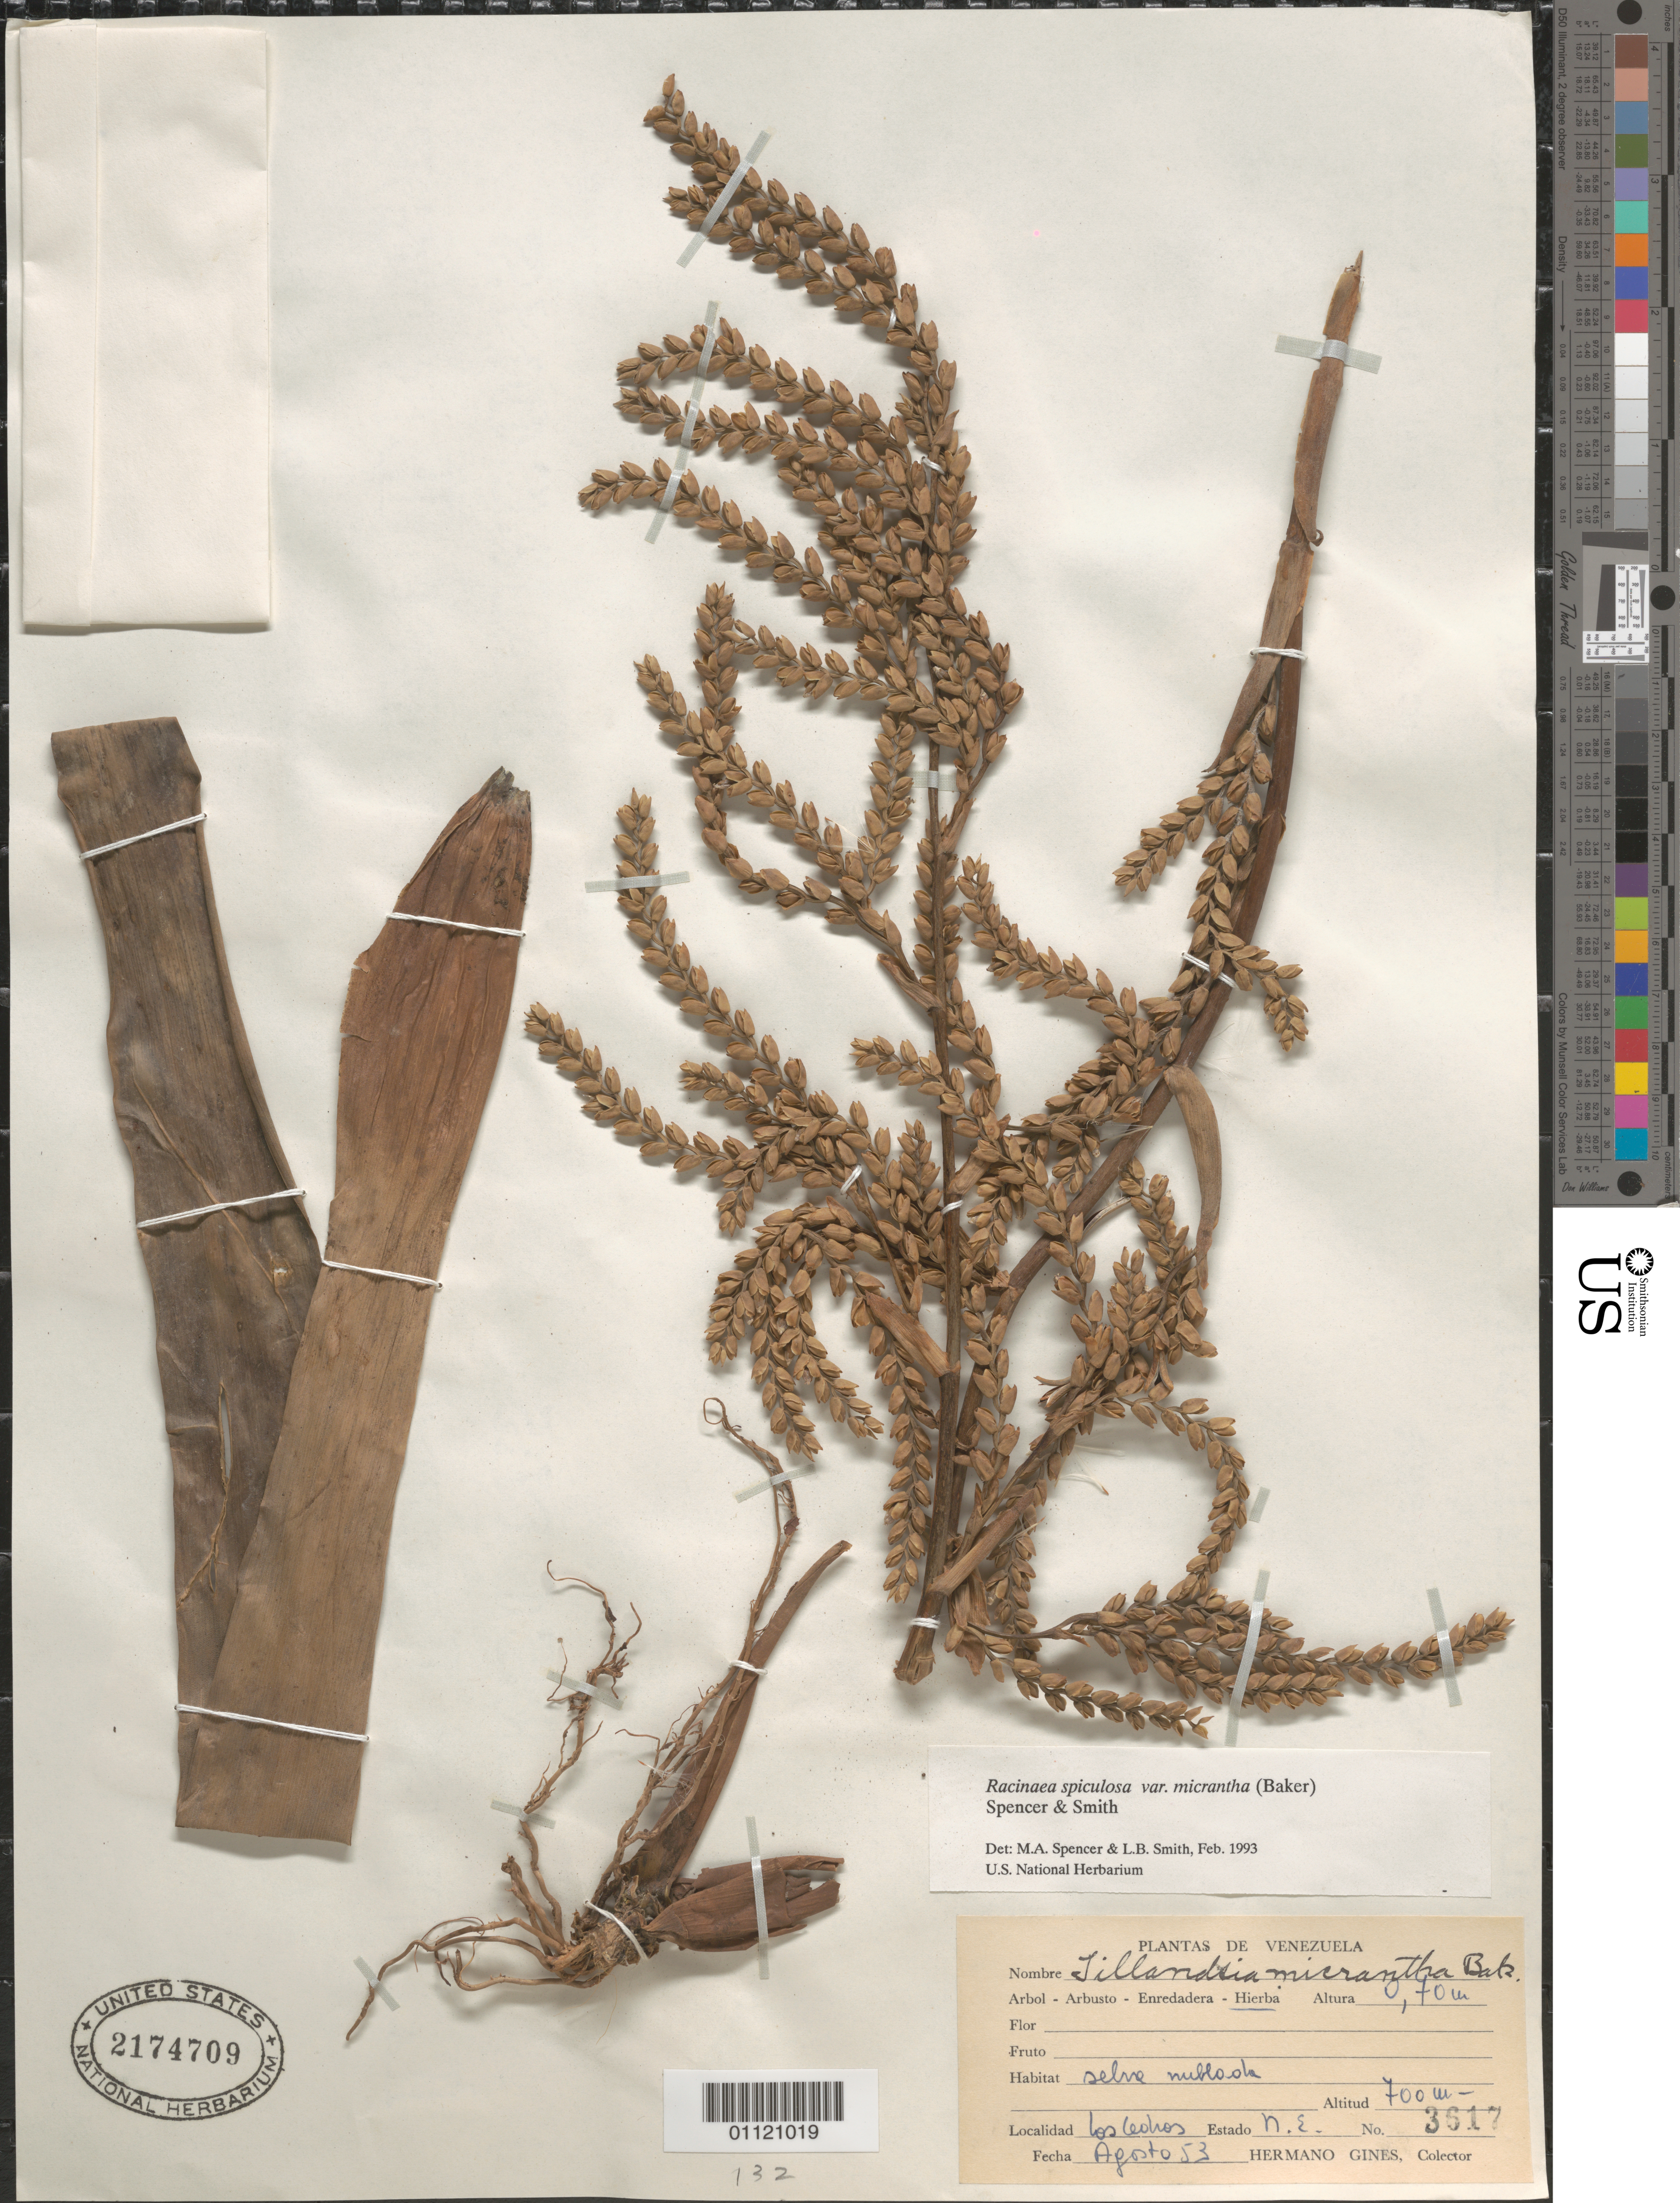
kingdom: Plantae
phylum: Tracheophyta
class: Liliopsida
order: Poales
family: Bromeliaceae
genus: Racinaea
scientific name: Racinaea spiculosa var. micrantha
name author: (Baker) M.A. Spencer & L.B. Sm.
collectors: Bro. Gines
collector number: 3617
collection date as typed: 01 Aug 1953 to 31 Aug 1953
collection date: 1953-08-01/1953-08-31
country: Venezuela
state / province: Nueva Esparta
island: Margarita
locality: Los Cedros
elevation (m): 700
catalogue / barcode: US 2174709